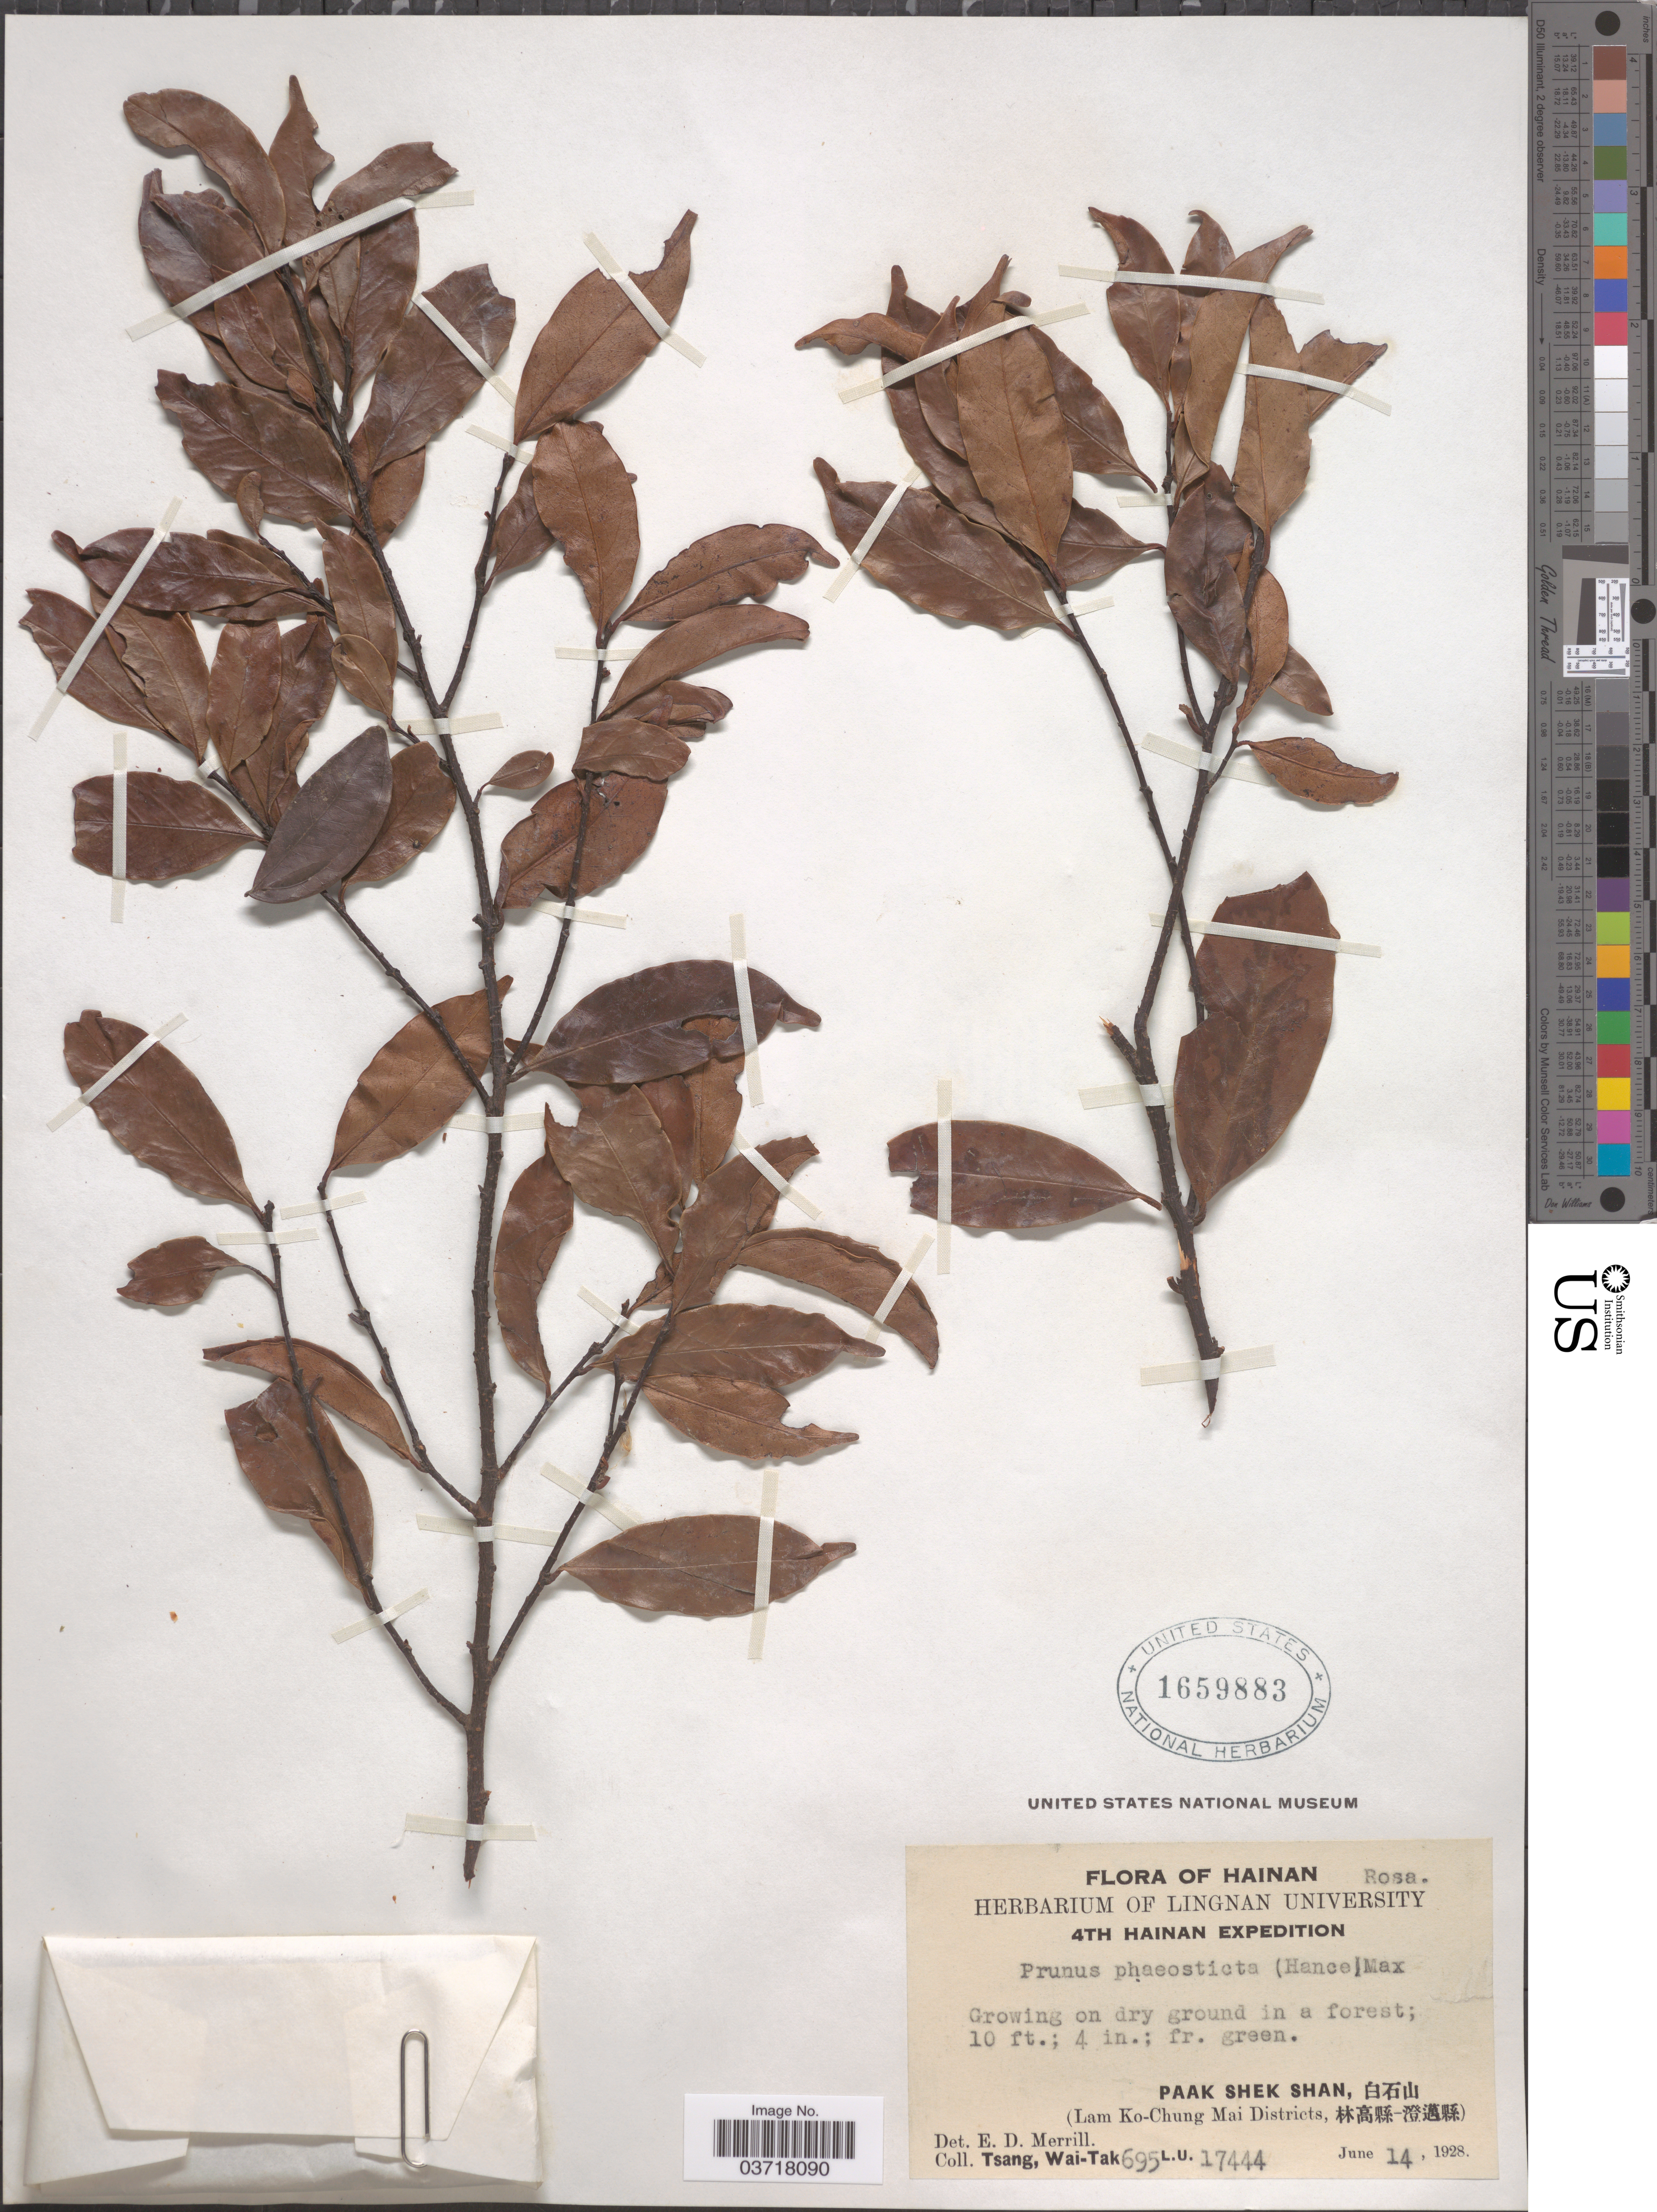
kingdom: Plantae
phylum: Tracheophyta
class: Magnoliopsida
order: Rosales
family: Rosaceae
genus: Prunus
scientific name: Prunus phaeosticta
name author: (Hance) Maxim.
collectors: W. T. Tsang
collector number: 695L.U.17444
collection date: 1928-06-14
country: China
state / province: Hainan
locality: Paak Shek Shan, X. (Lam Ko-Chung Mai Districts, X).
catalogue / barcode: US 1659883